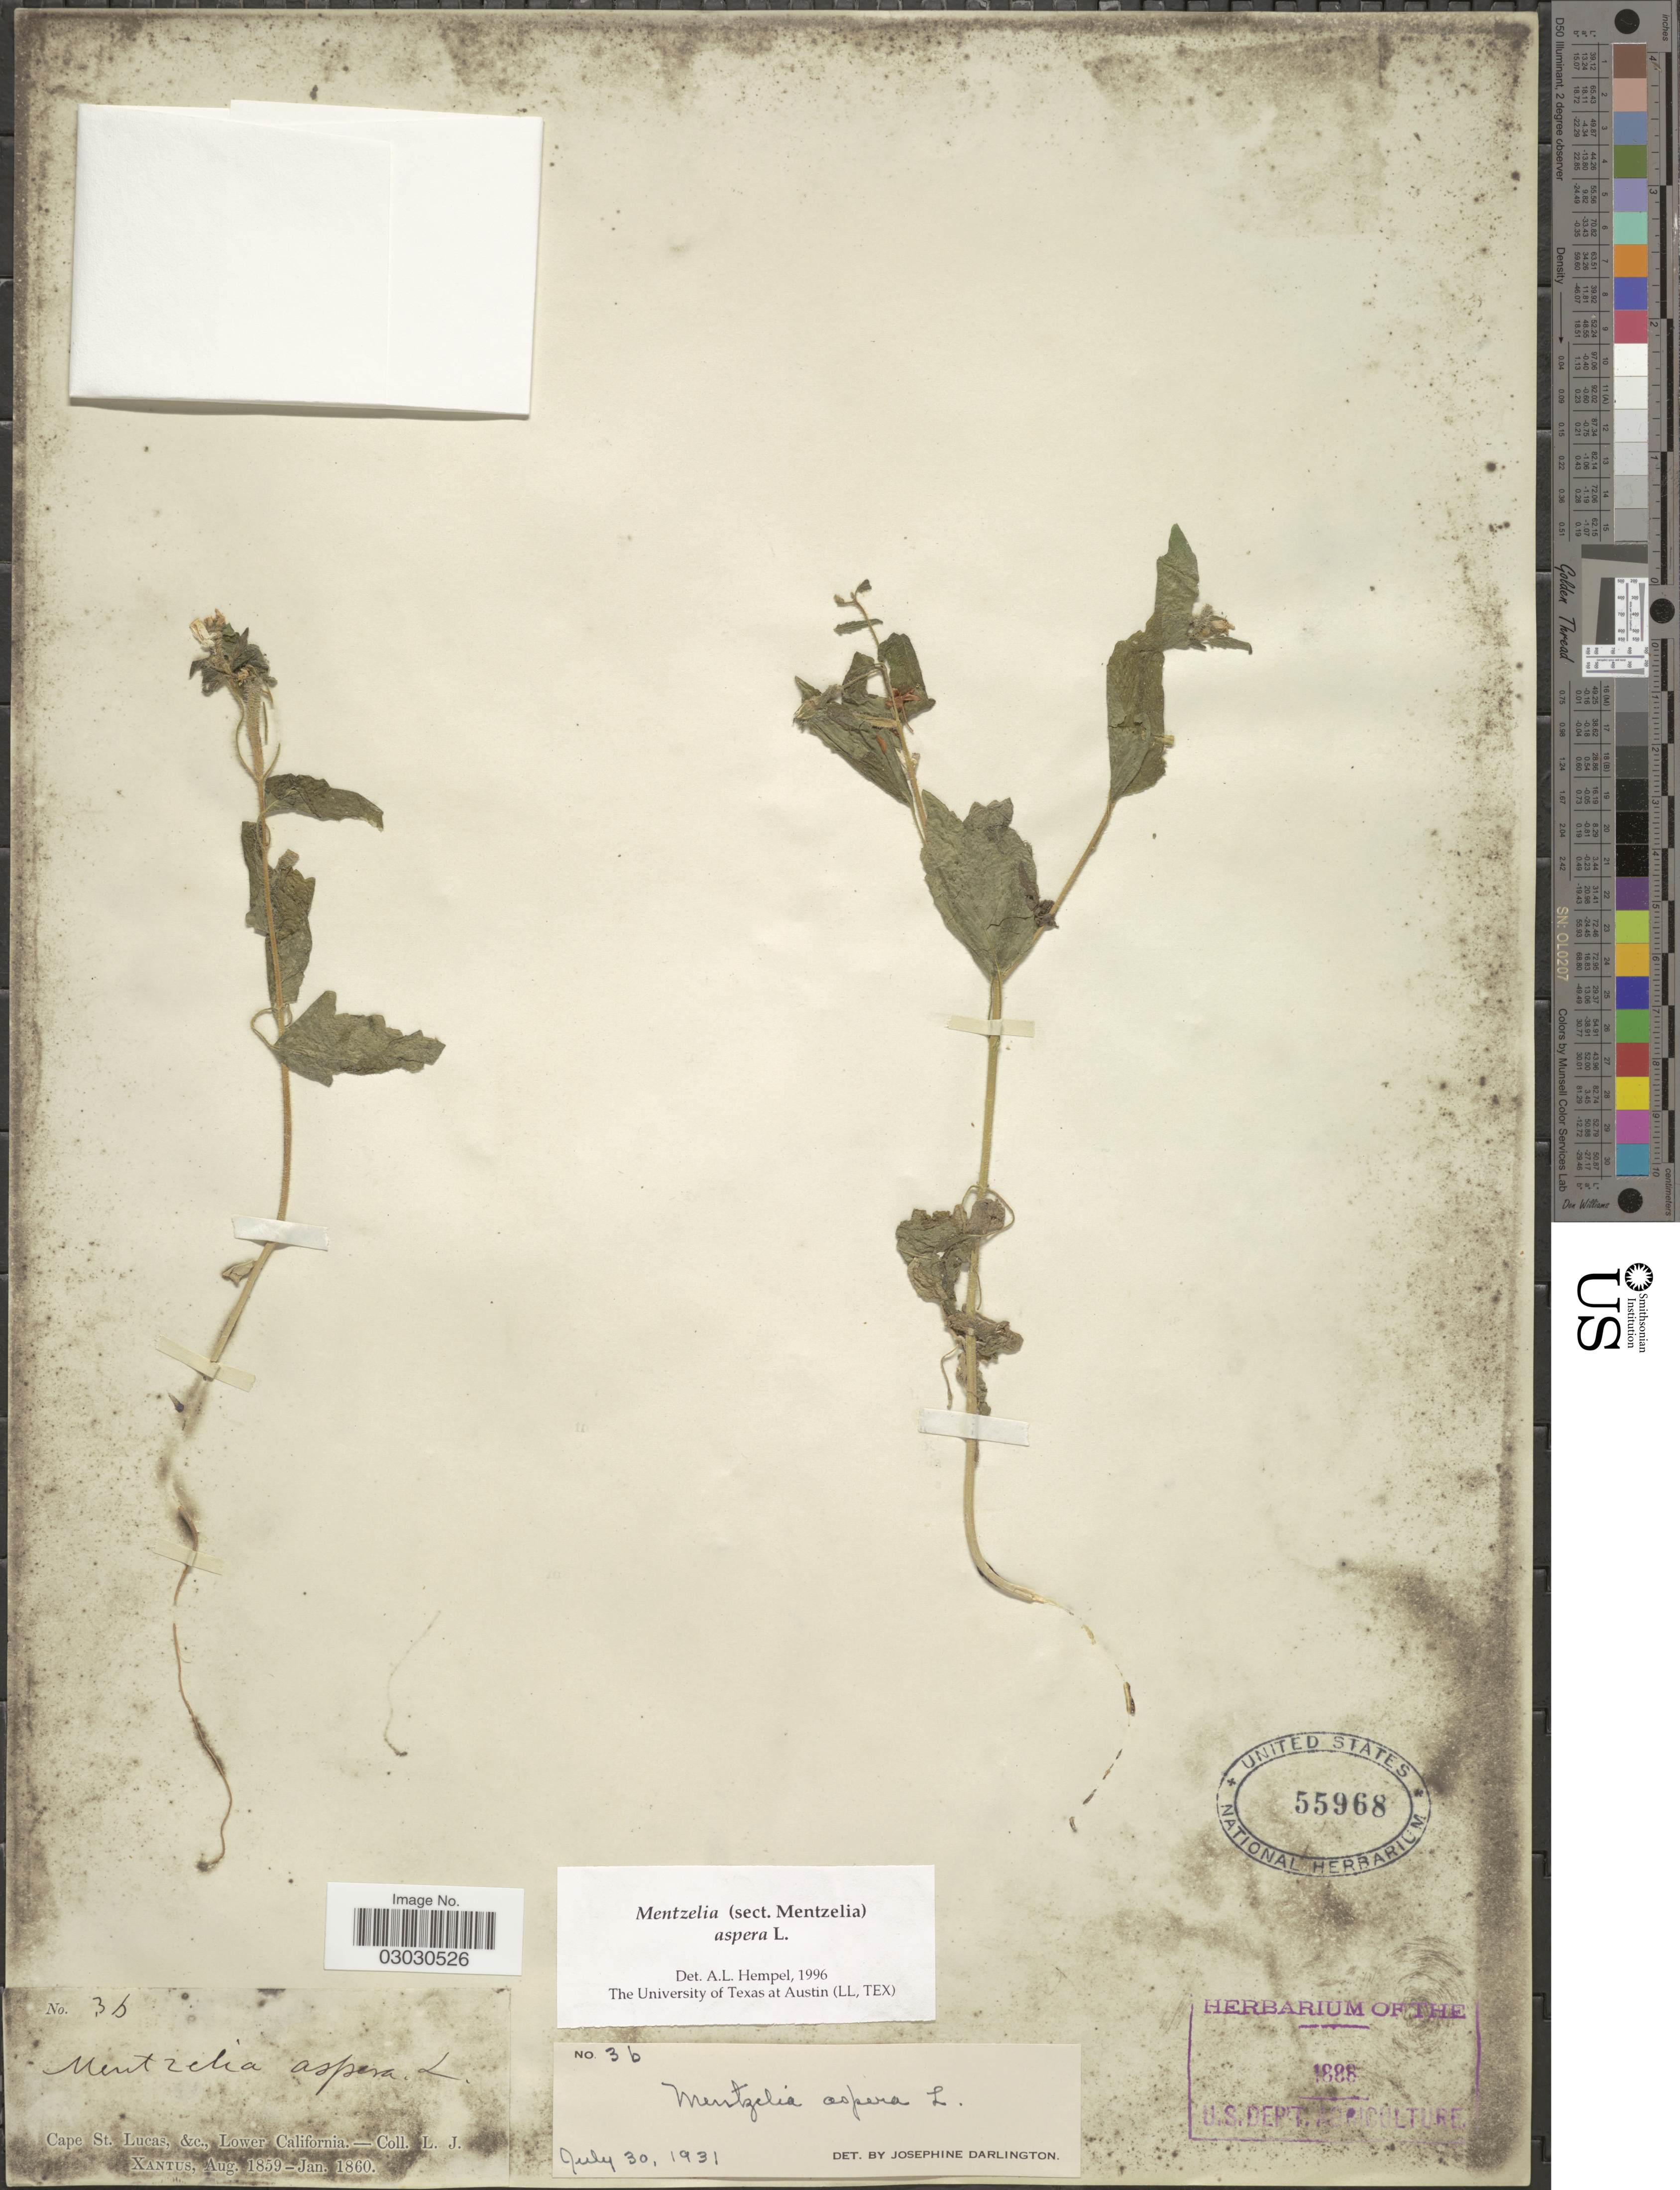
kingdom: Plantae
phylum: Tracheophyta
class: Magnoliopsida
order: Cornales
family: Loasaceae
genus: Mentzelia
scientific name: Mentzelia aspera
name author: L.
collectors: L. J. Xantus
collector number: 36*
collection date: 1859-08/1860-01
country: Mexico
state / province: Baja California Sur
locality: Cape St. Lucas, &c., Lower California.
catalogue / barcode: US 55968